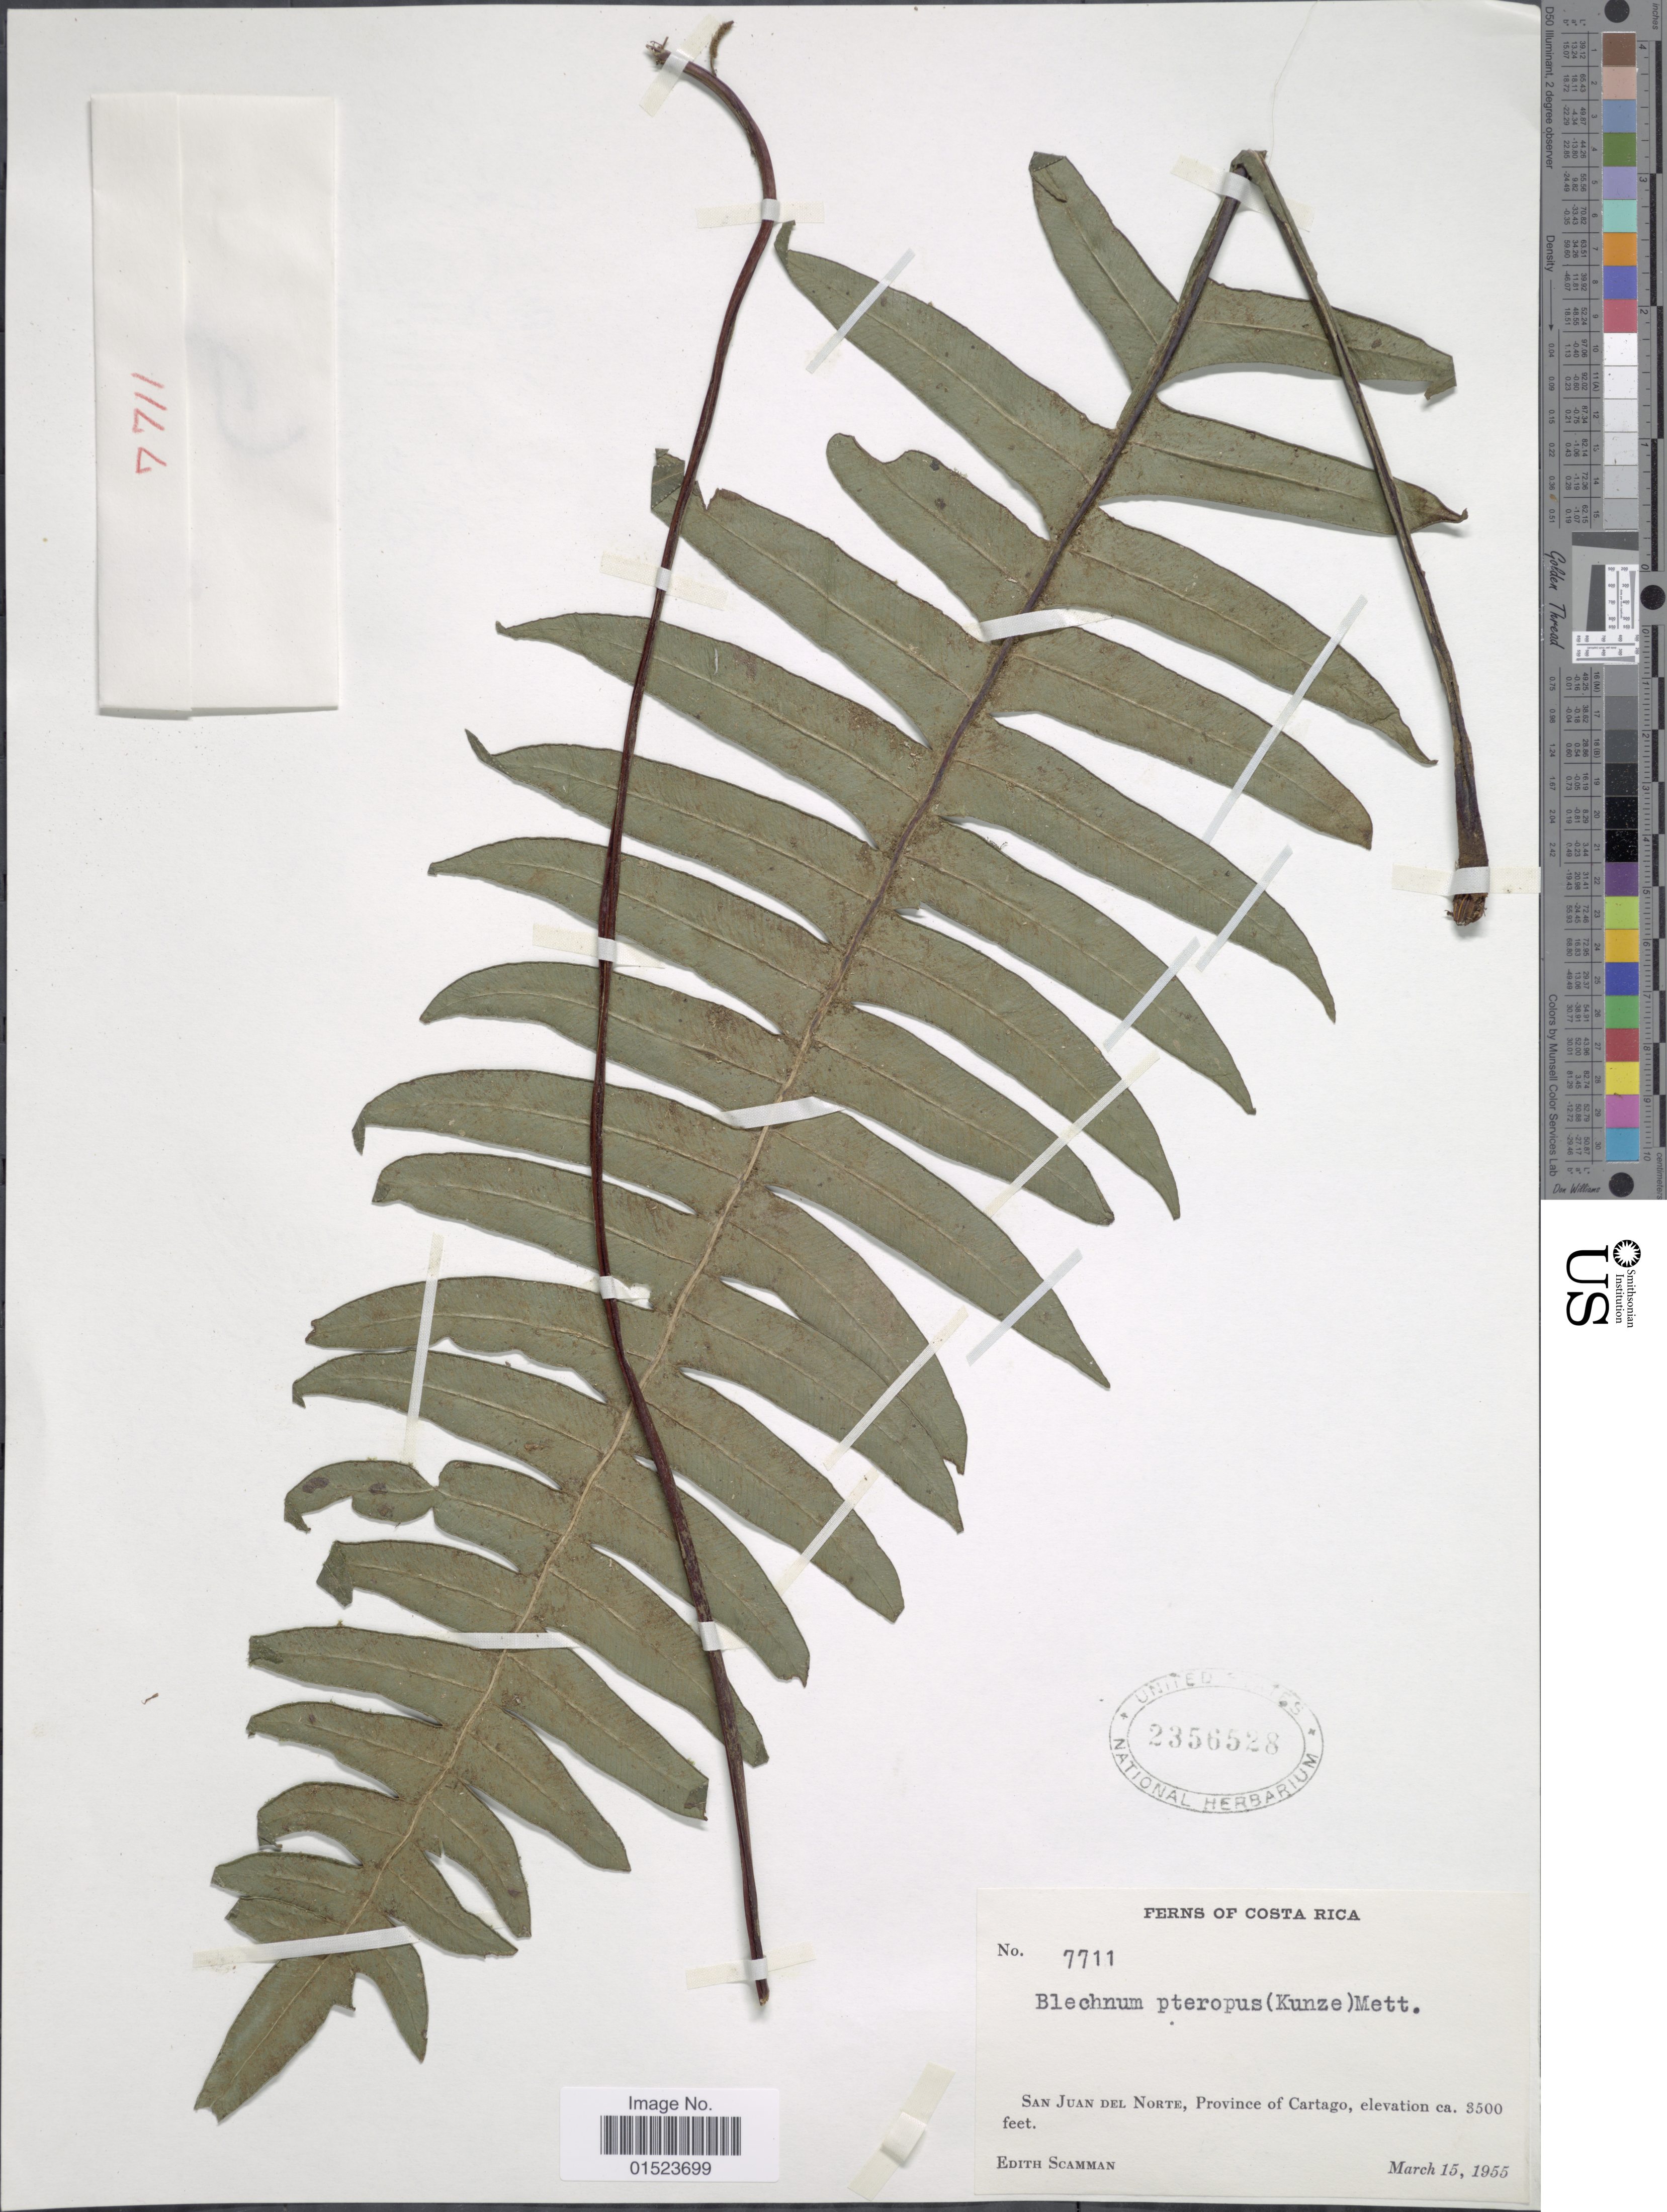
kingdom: Plantae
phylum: Tracheophyta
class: Polypodiopsida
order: Polypodiales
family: Blechnaceae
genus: Blechnum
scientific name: Blechnum divergens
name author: (Kunze) Mett.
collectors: E. Scamman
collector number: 7711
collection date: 1955-03-15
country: Costa Rica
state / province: Cartago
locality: San Juan del Norte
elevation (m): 1067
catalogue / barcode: US 2356528